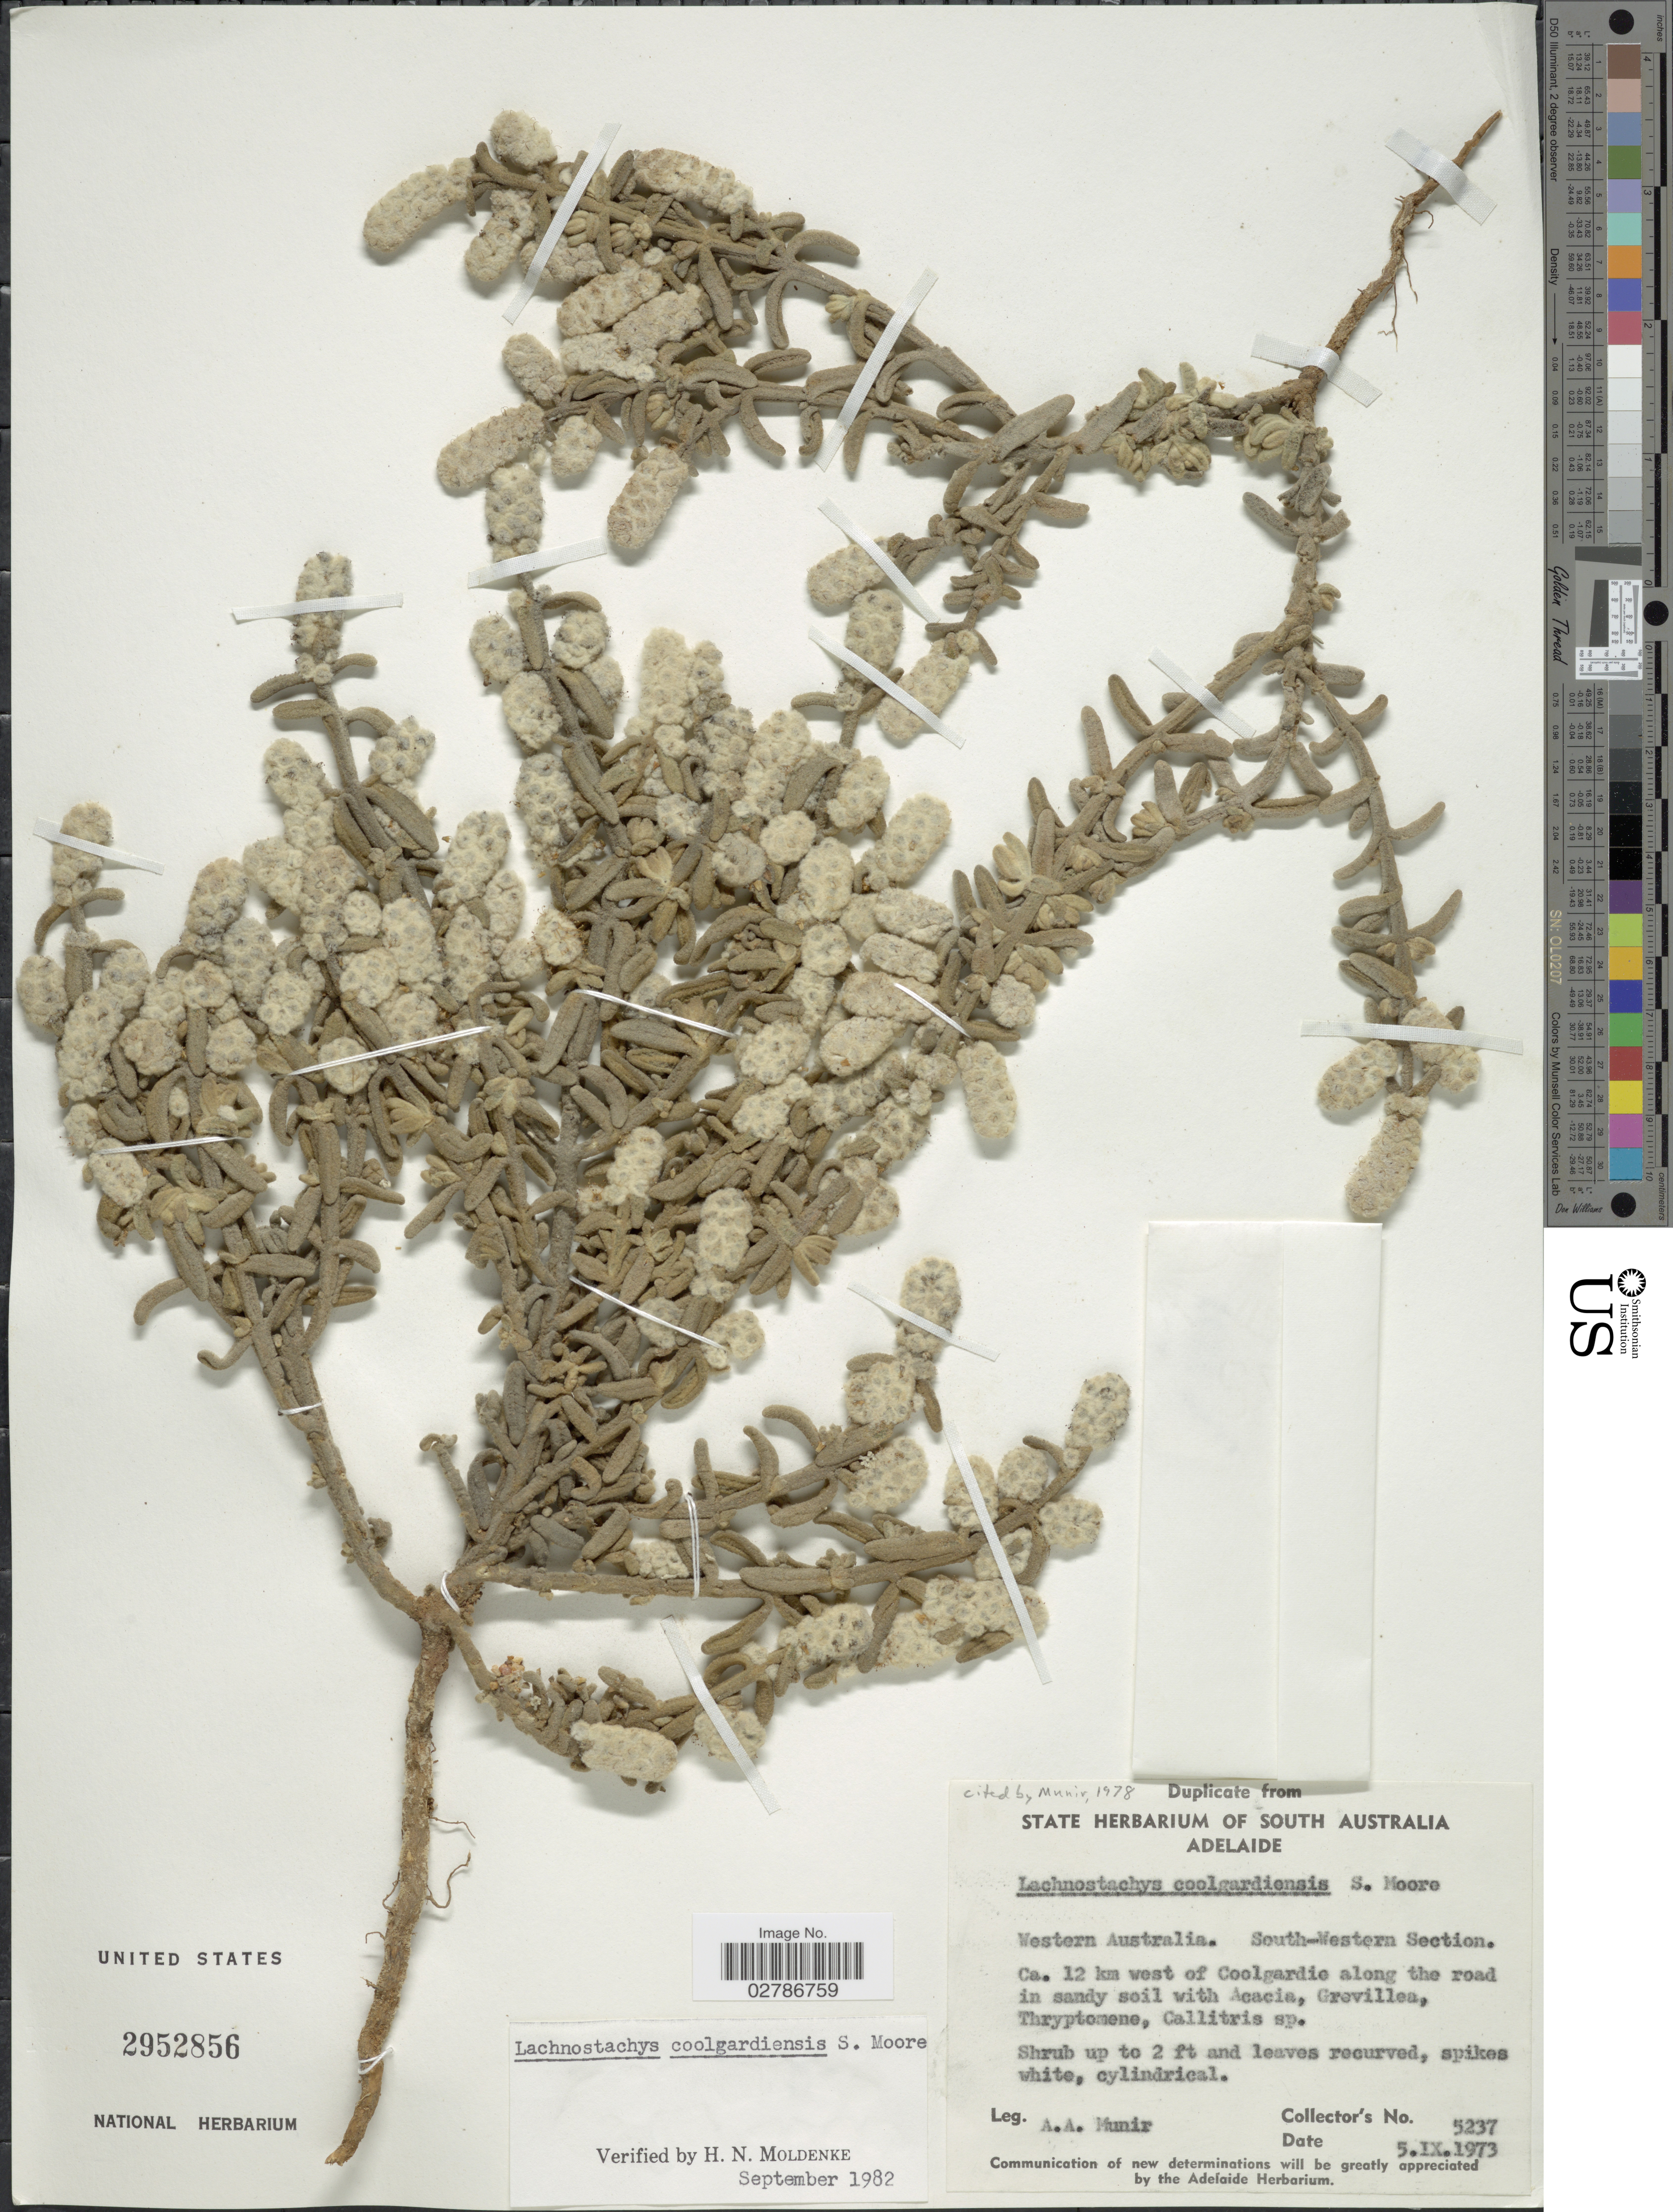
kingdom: Plantae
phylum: Tracheophyta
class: Magnoliopsida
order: Lamiales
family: Lamiaceae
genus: Lachnostachys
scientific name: Lachnostachys coolgardiensis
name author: S. Moore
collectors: A. Munir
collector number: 5237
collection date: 1973-09-05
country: Australia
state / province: Western Australia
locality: South-Western Section. Ca. 12 km west of Coolgardie along the road.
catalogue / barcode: US 2952856